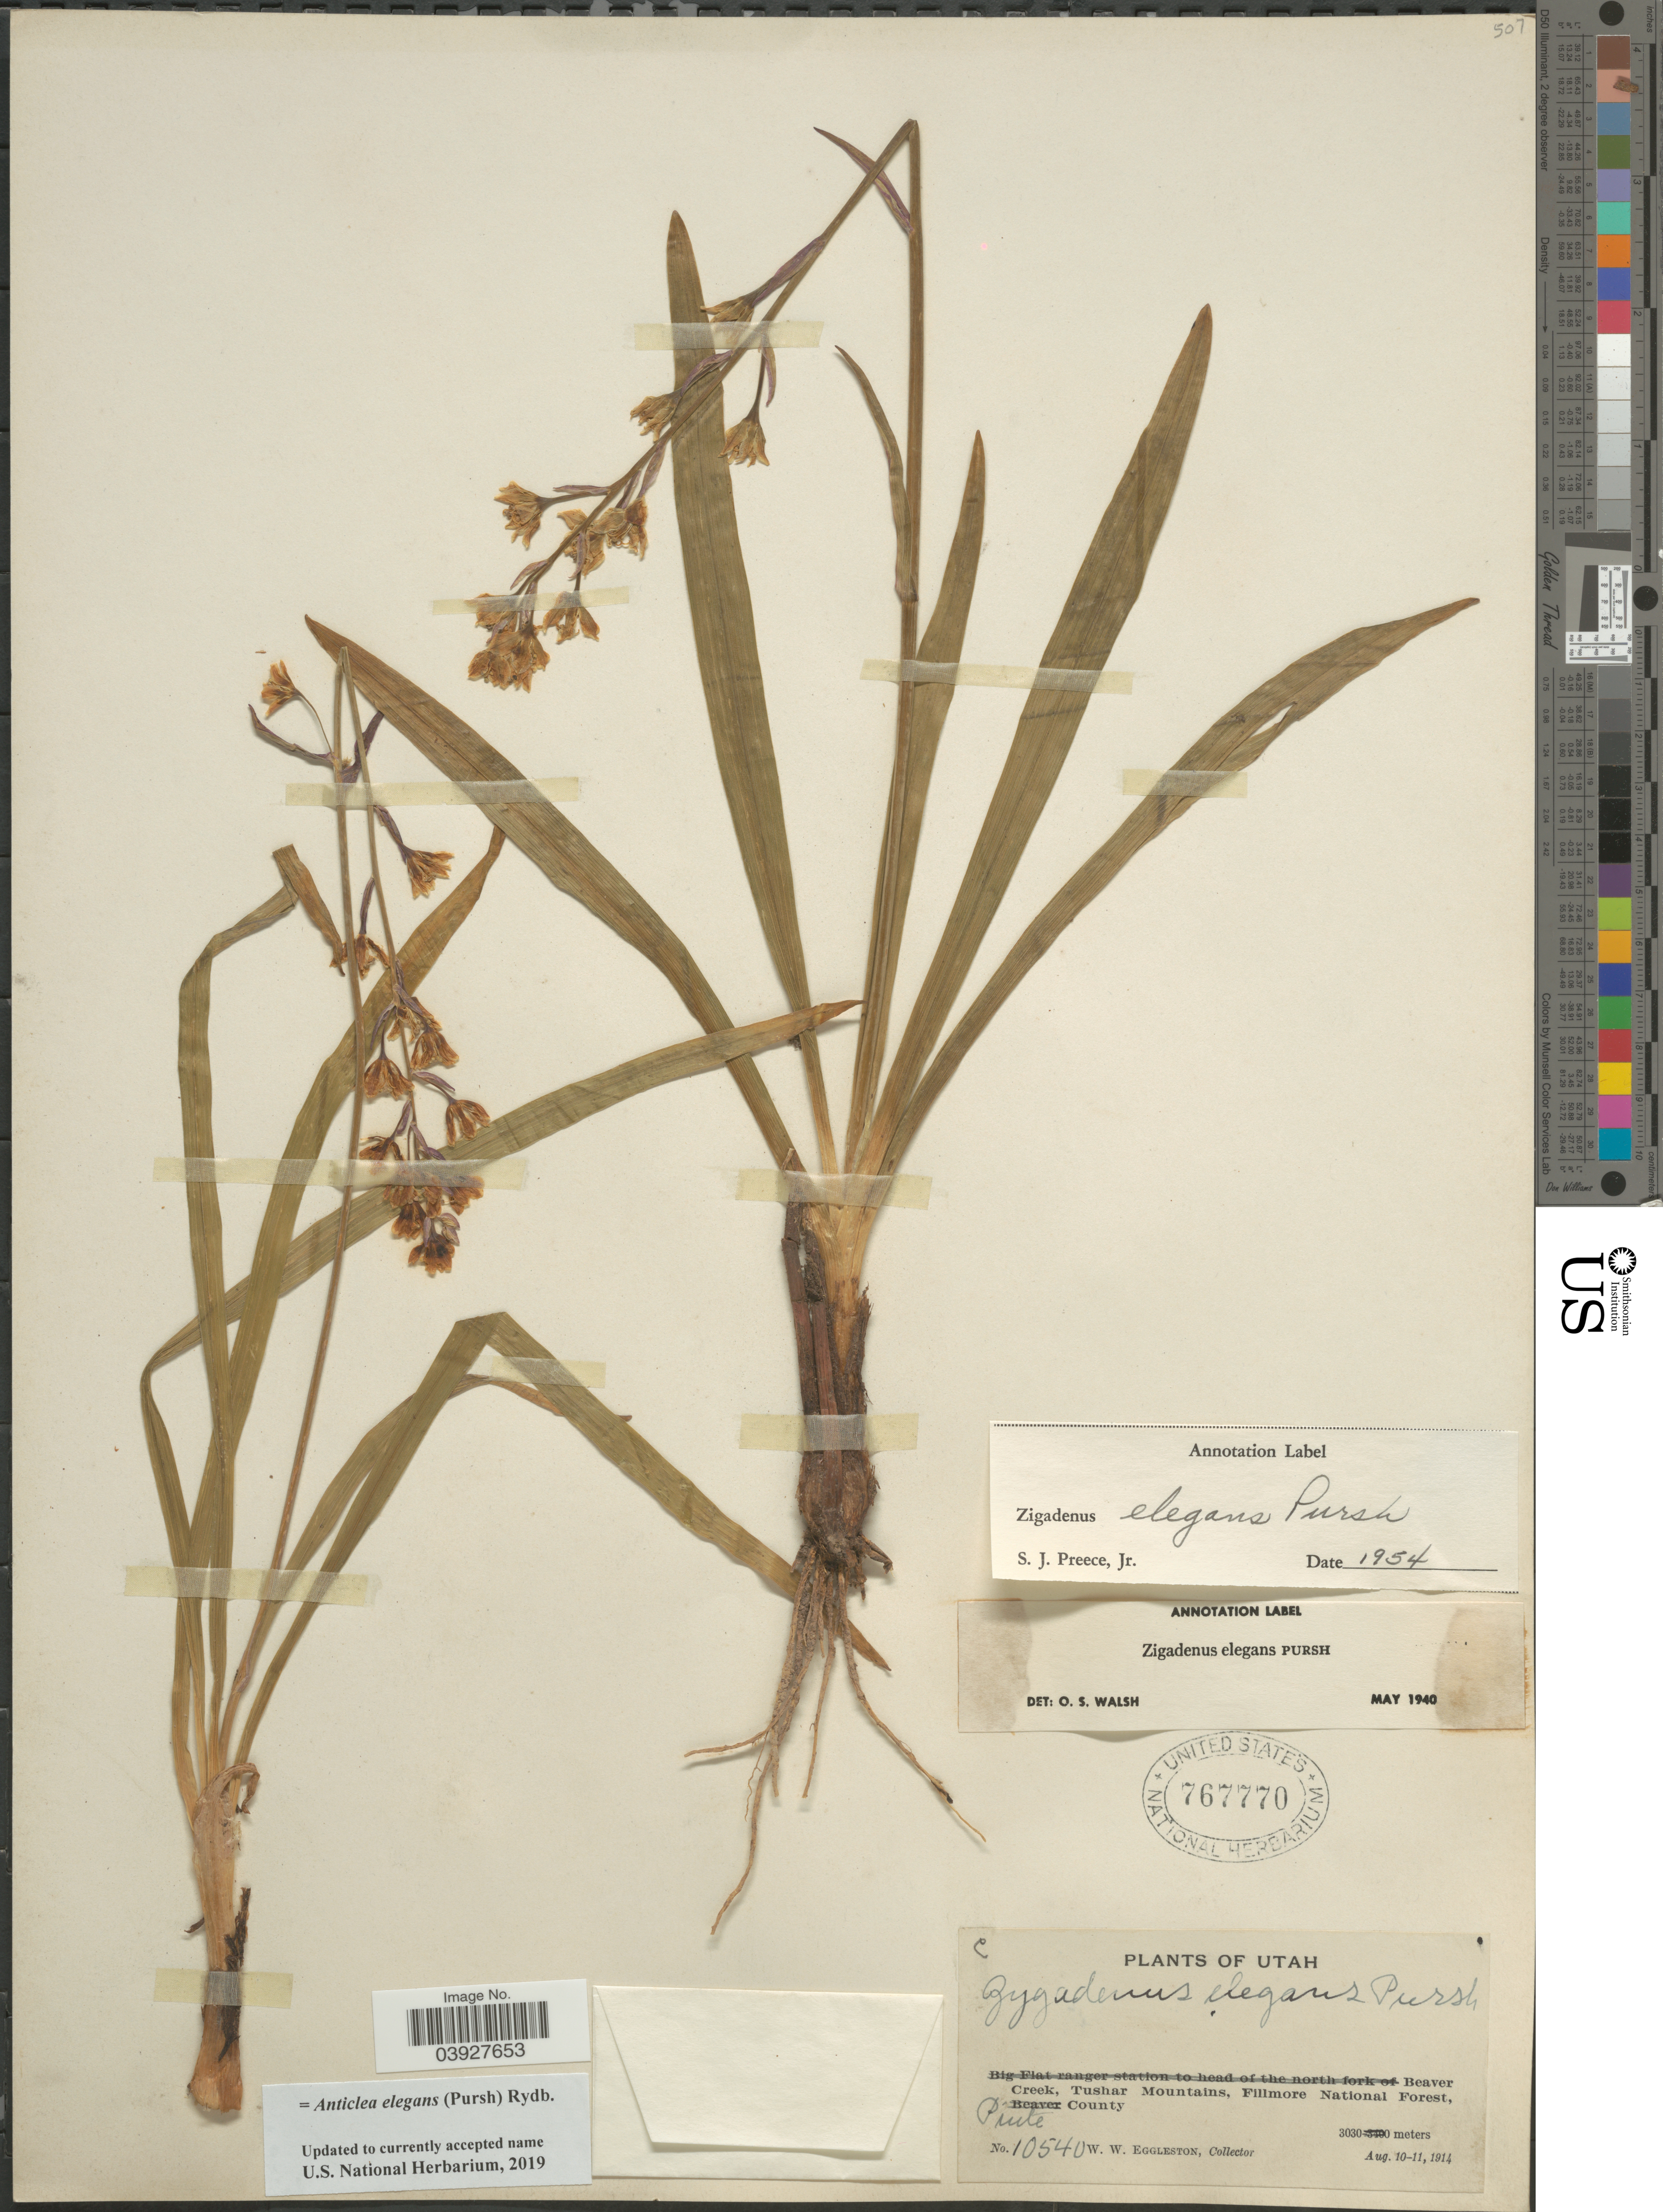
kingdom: Plantae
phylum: Tracheophyta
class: Liliopsida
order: Liliales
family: Melanthiaceae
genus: Anticlea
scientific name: Anticlea elegans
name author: (Pursh) Rydb.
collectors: W. W. Eggleston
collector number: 10540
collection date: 1914-08-10/1914-08-11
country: United States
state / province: Utah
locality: Beaver Creek, Tushar Mountains, Fillmore National Forest, Piute County.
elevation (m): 3030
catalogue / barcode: US 767770